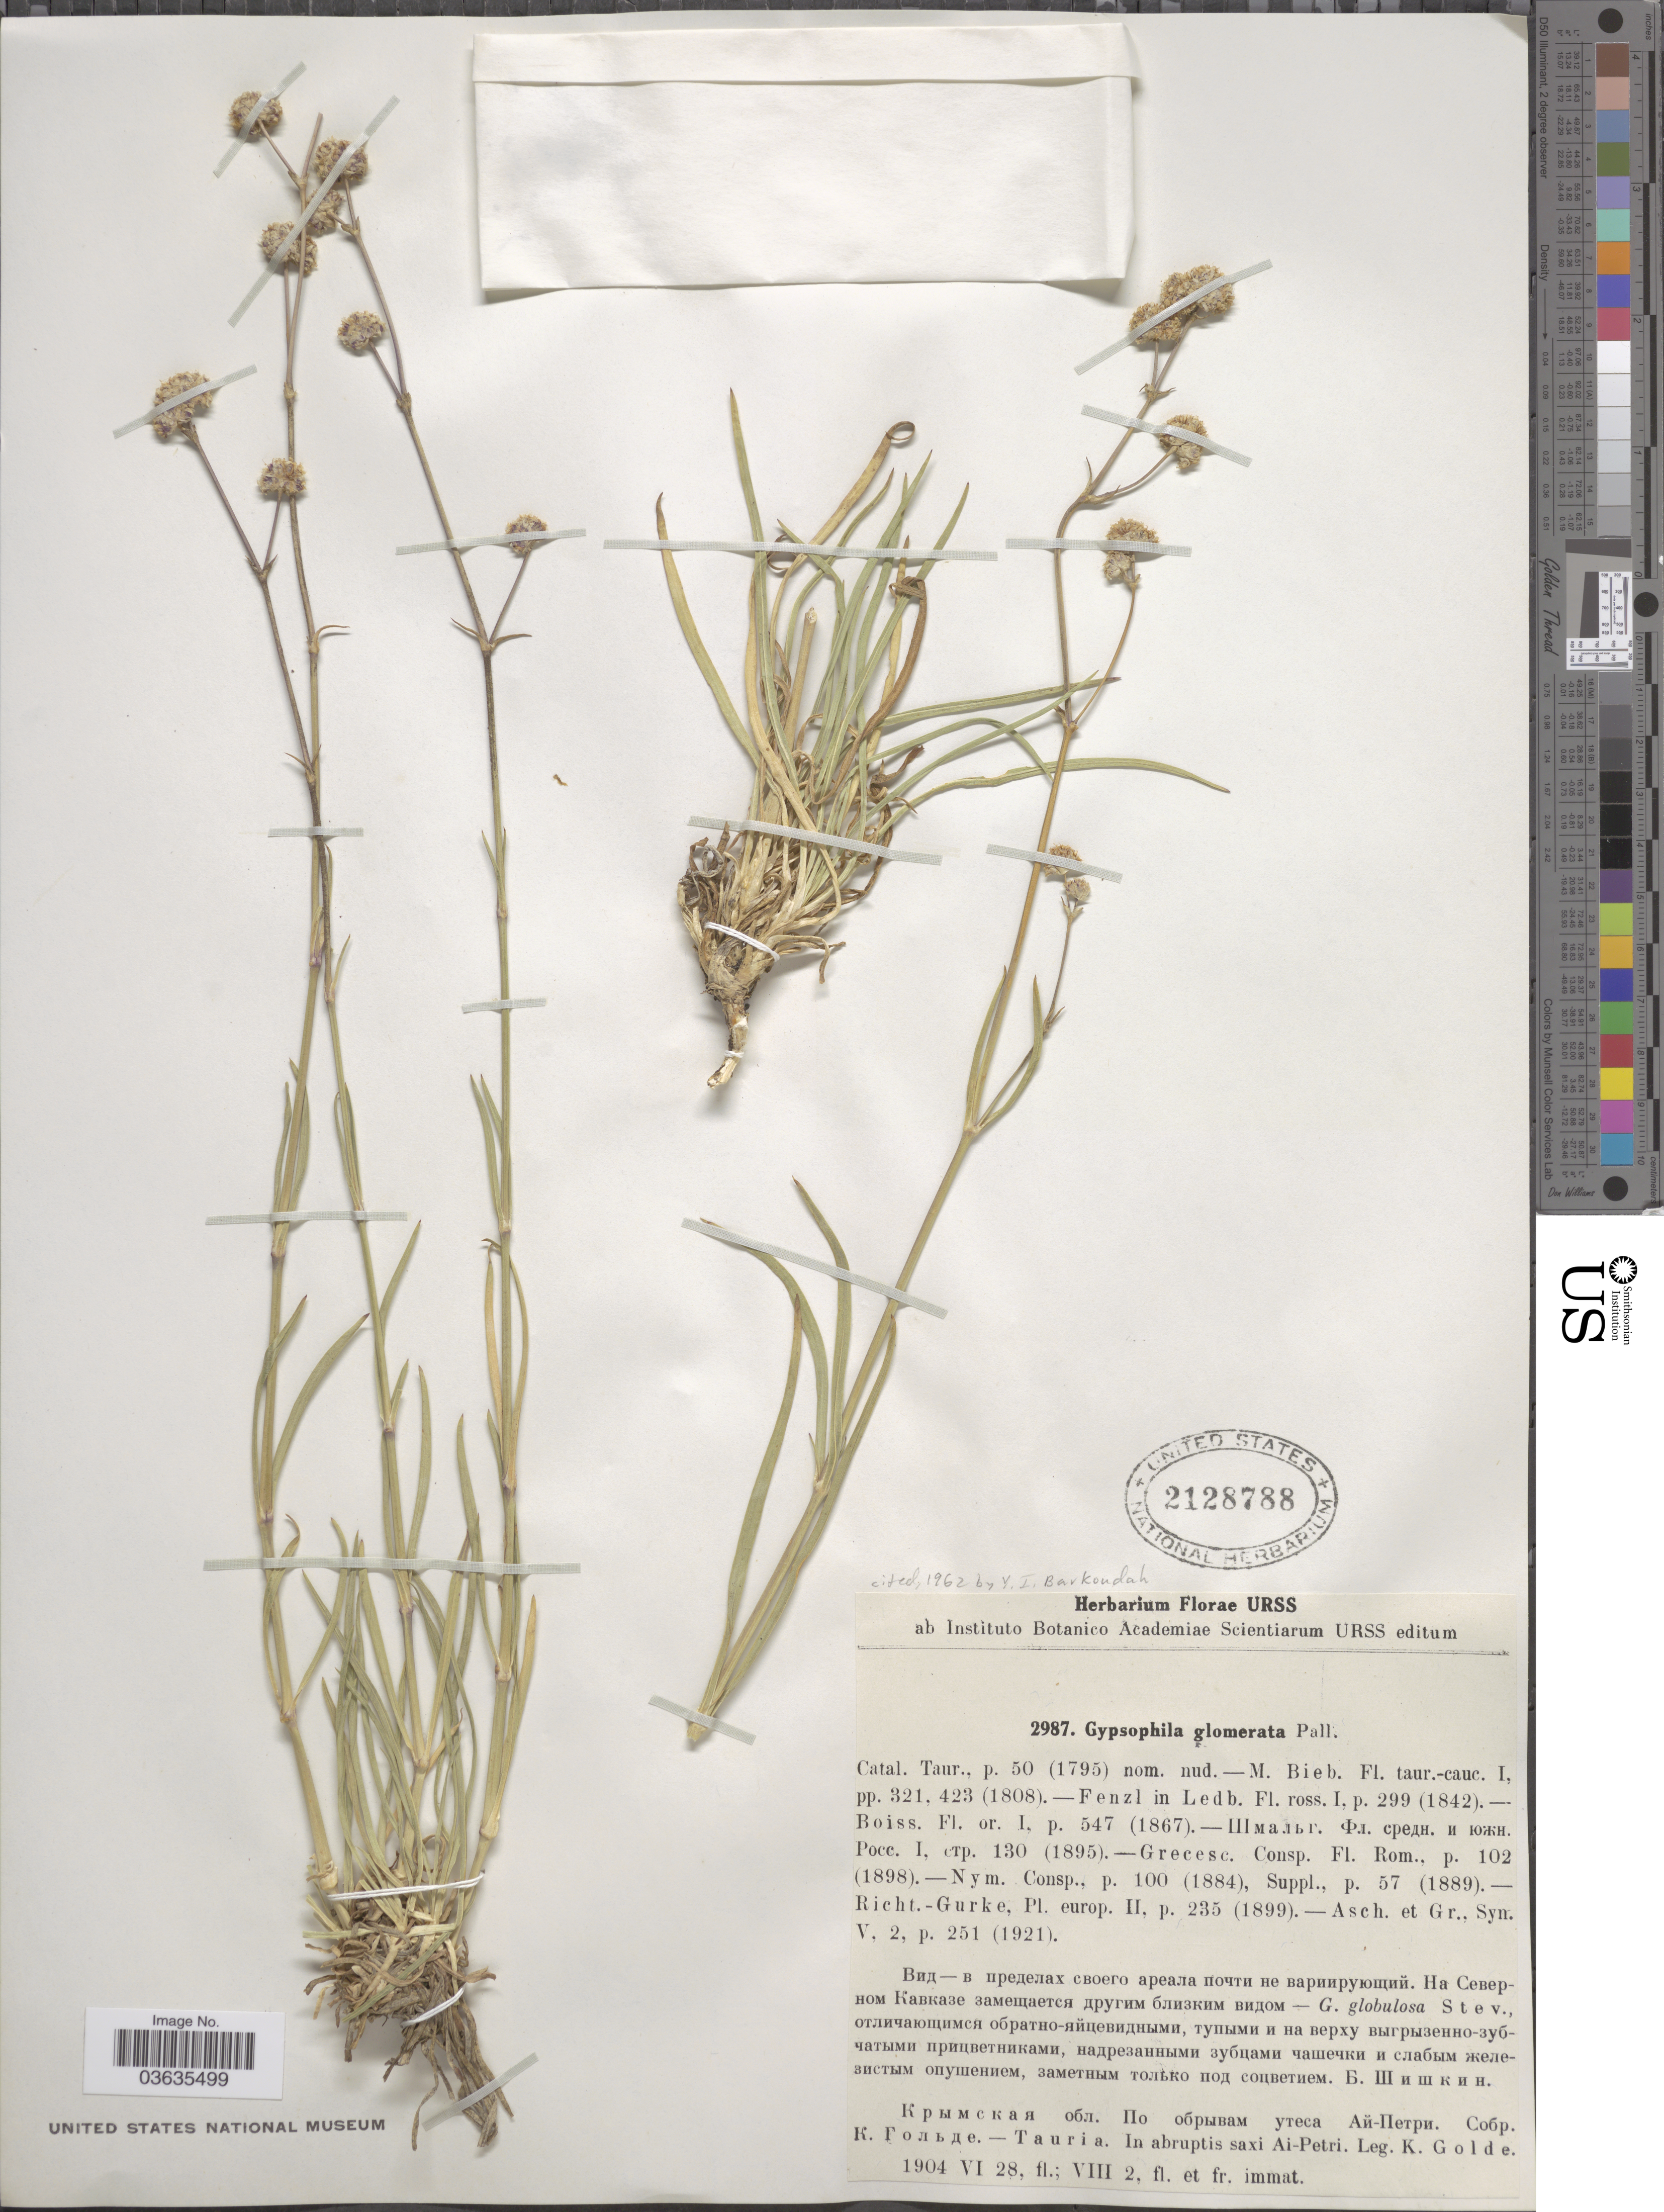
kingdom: Plantae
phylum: Tracheophyta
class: Magnoliopsida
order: Caryophyllales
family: Caryophyllaceae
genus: Gypsophila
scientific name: Gypsophila glomerata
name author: Pall. ex Adams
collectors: K. Golde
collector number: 2987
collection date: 1904-06-28/1904-08-02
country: Ukraine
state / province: Crimea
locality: Tauria. In abruptis saxi Ai-Petri.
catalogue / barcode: US 2128788